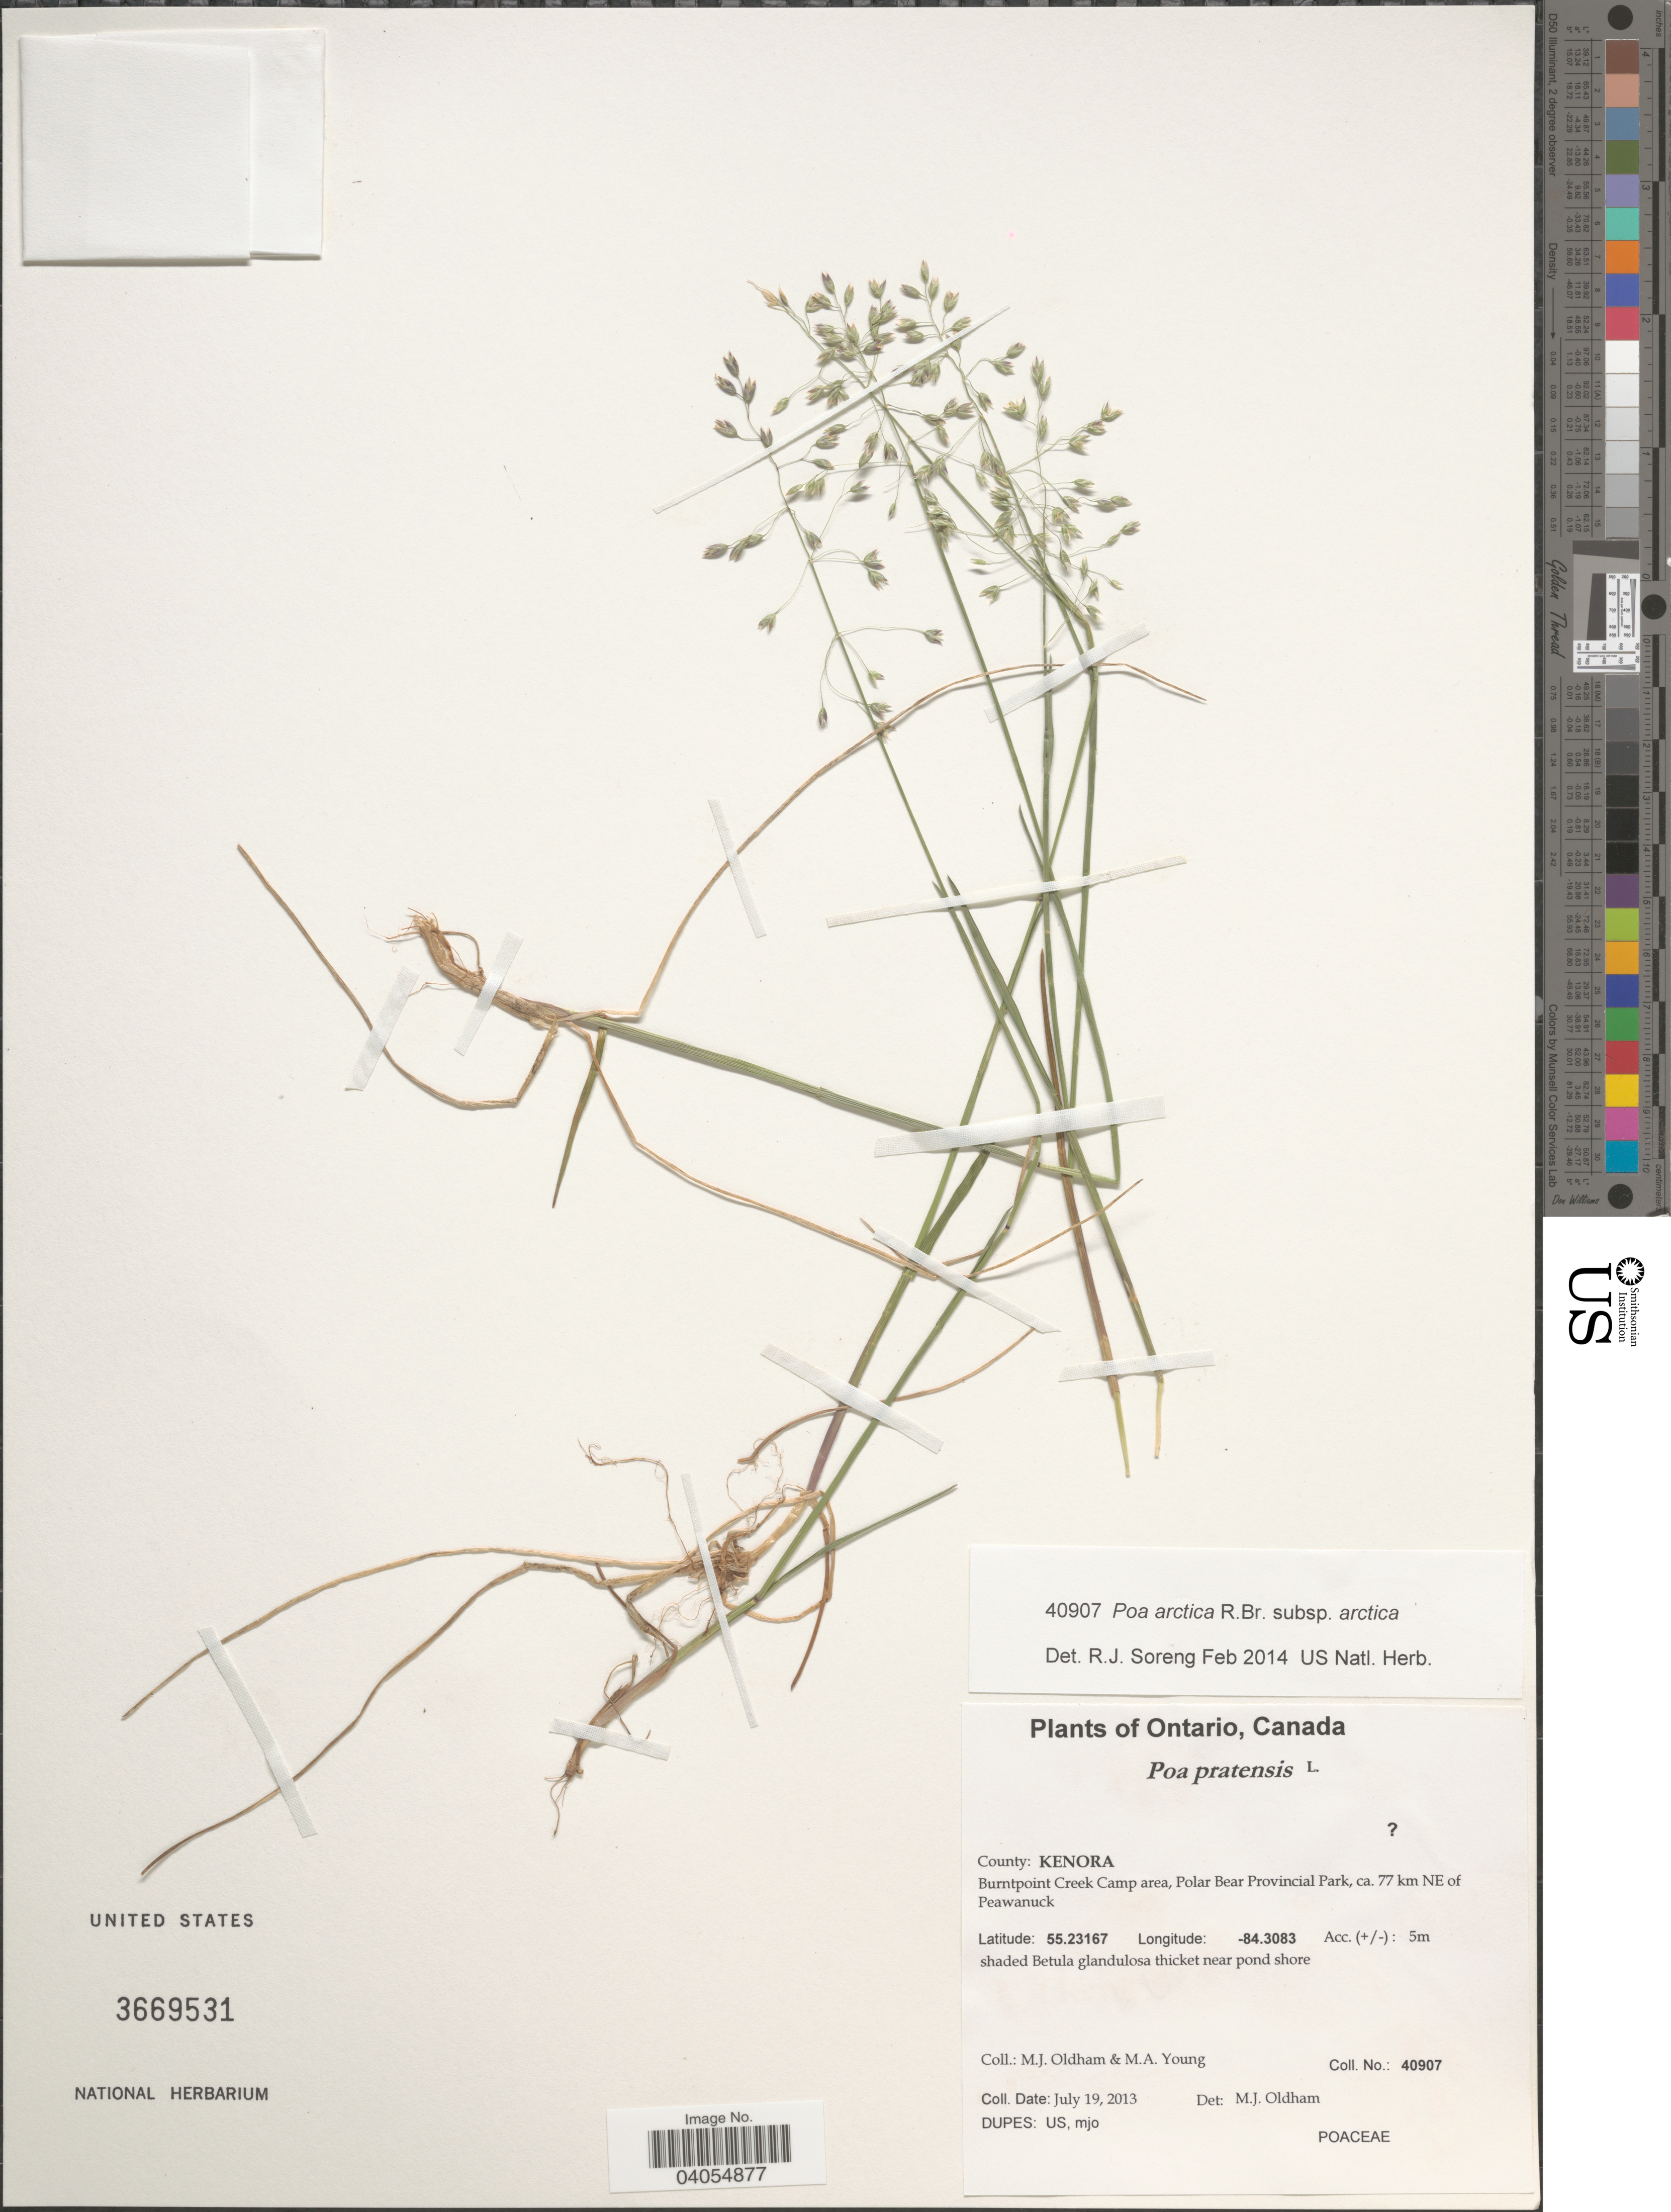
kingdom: Plantae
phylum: Tracheophyta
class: Liliopsida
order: Poales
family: Poaceae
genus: Poa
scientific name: Poa arctica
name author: R. Br.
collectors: M. Oldham & M. Young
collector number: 40907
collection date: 2013-07-19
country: Canada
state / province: Ontario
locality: County: Kenora. Burntpoint Creek Camp area, Polar Bear Provincial Park, ca. 77 km NE of Peawanuck.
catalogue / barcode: US 3669531